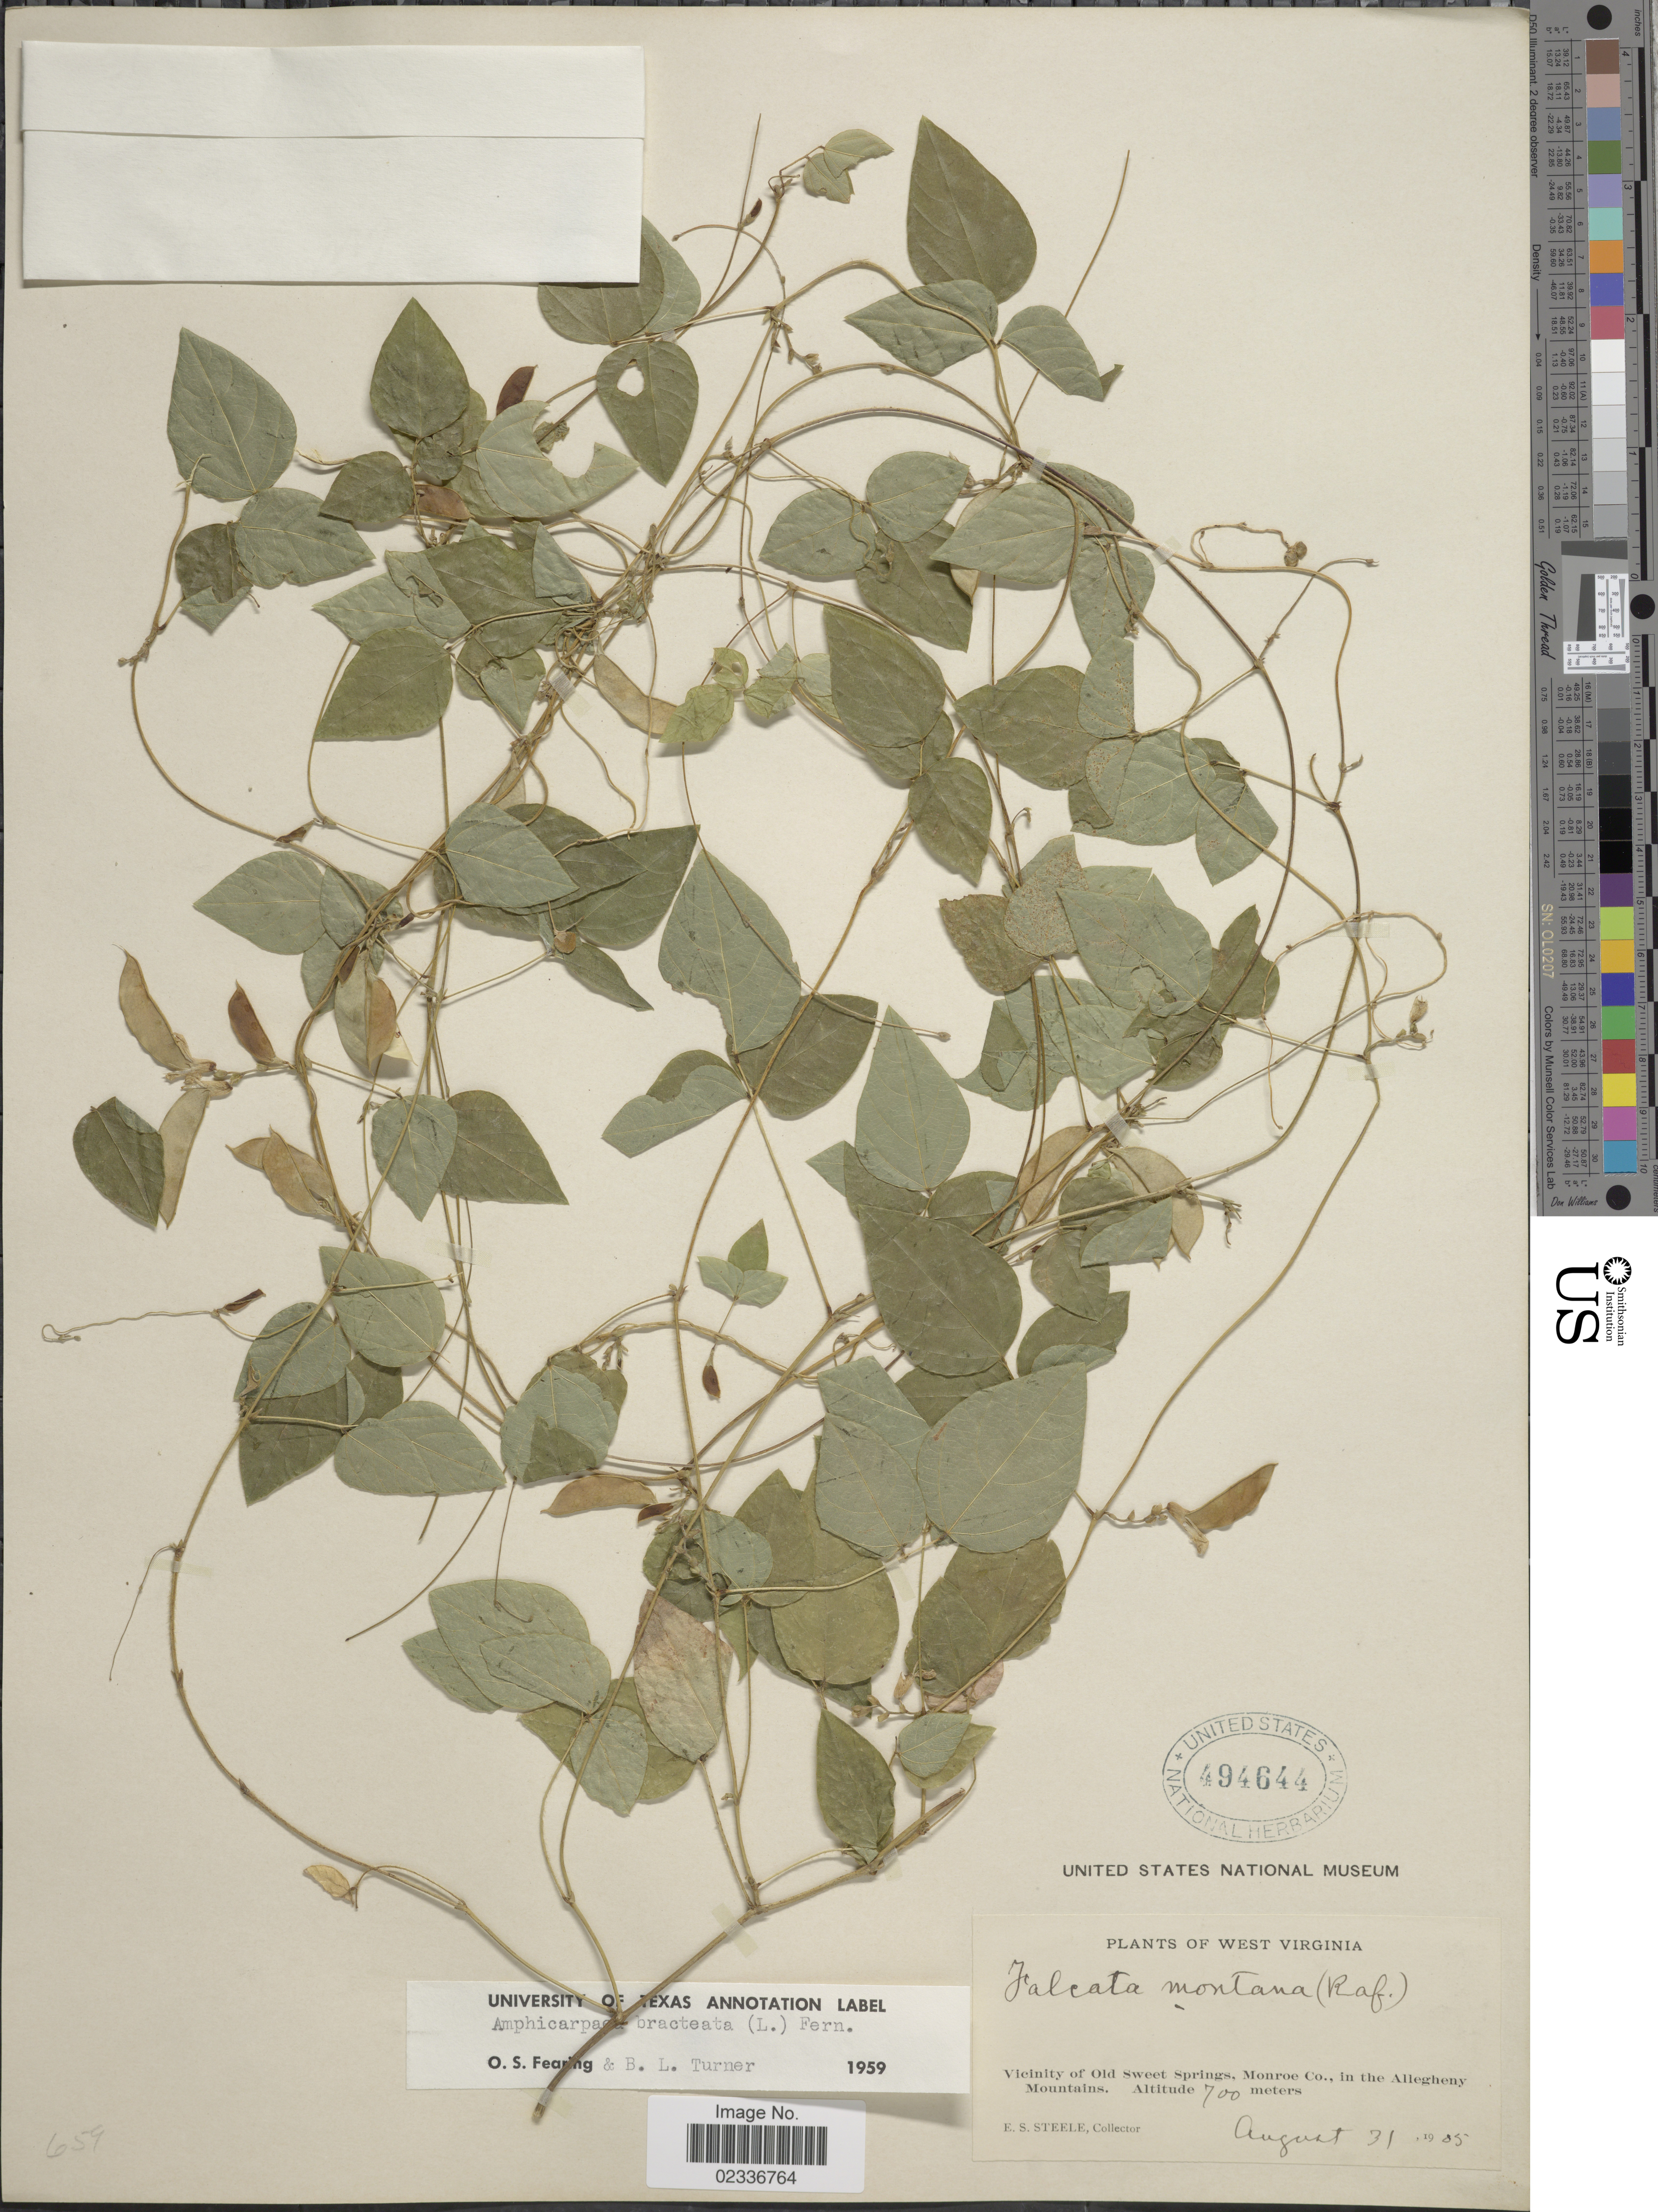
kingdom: Plantae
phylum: Tracheophyta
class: Magnoliopsida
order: Fabales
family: Fabaceae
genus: Amphicarpaea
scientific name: Amphicarpaea bracteata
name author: (L.) Fernald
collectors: E. Steele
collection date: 1905-08-31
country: United States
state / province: West Virginia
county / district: Monroe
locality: Vicinity of Old Sweet Springs, Monroe Co., int he Allegheny Mountains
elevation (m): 700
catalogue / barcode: US 494644